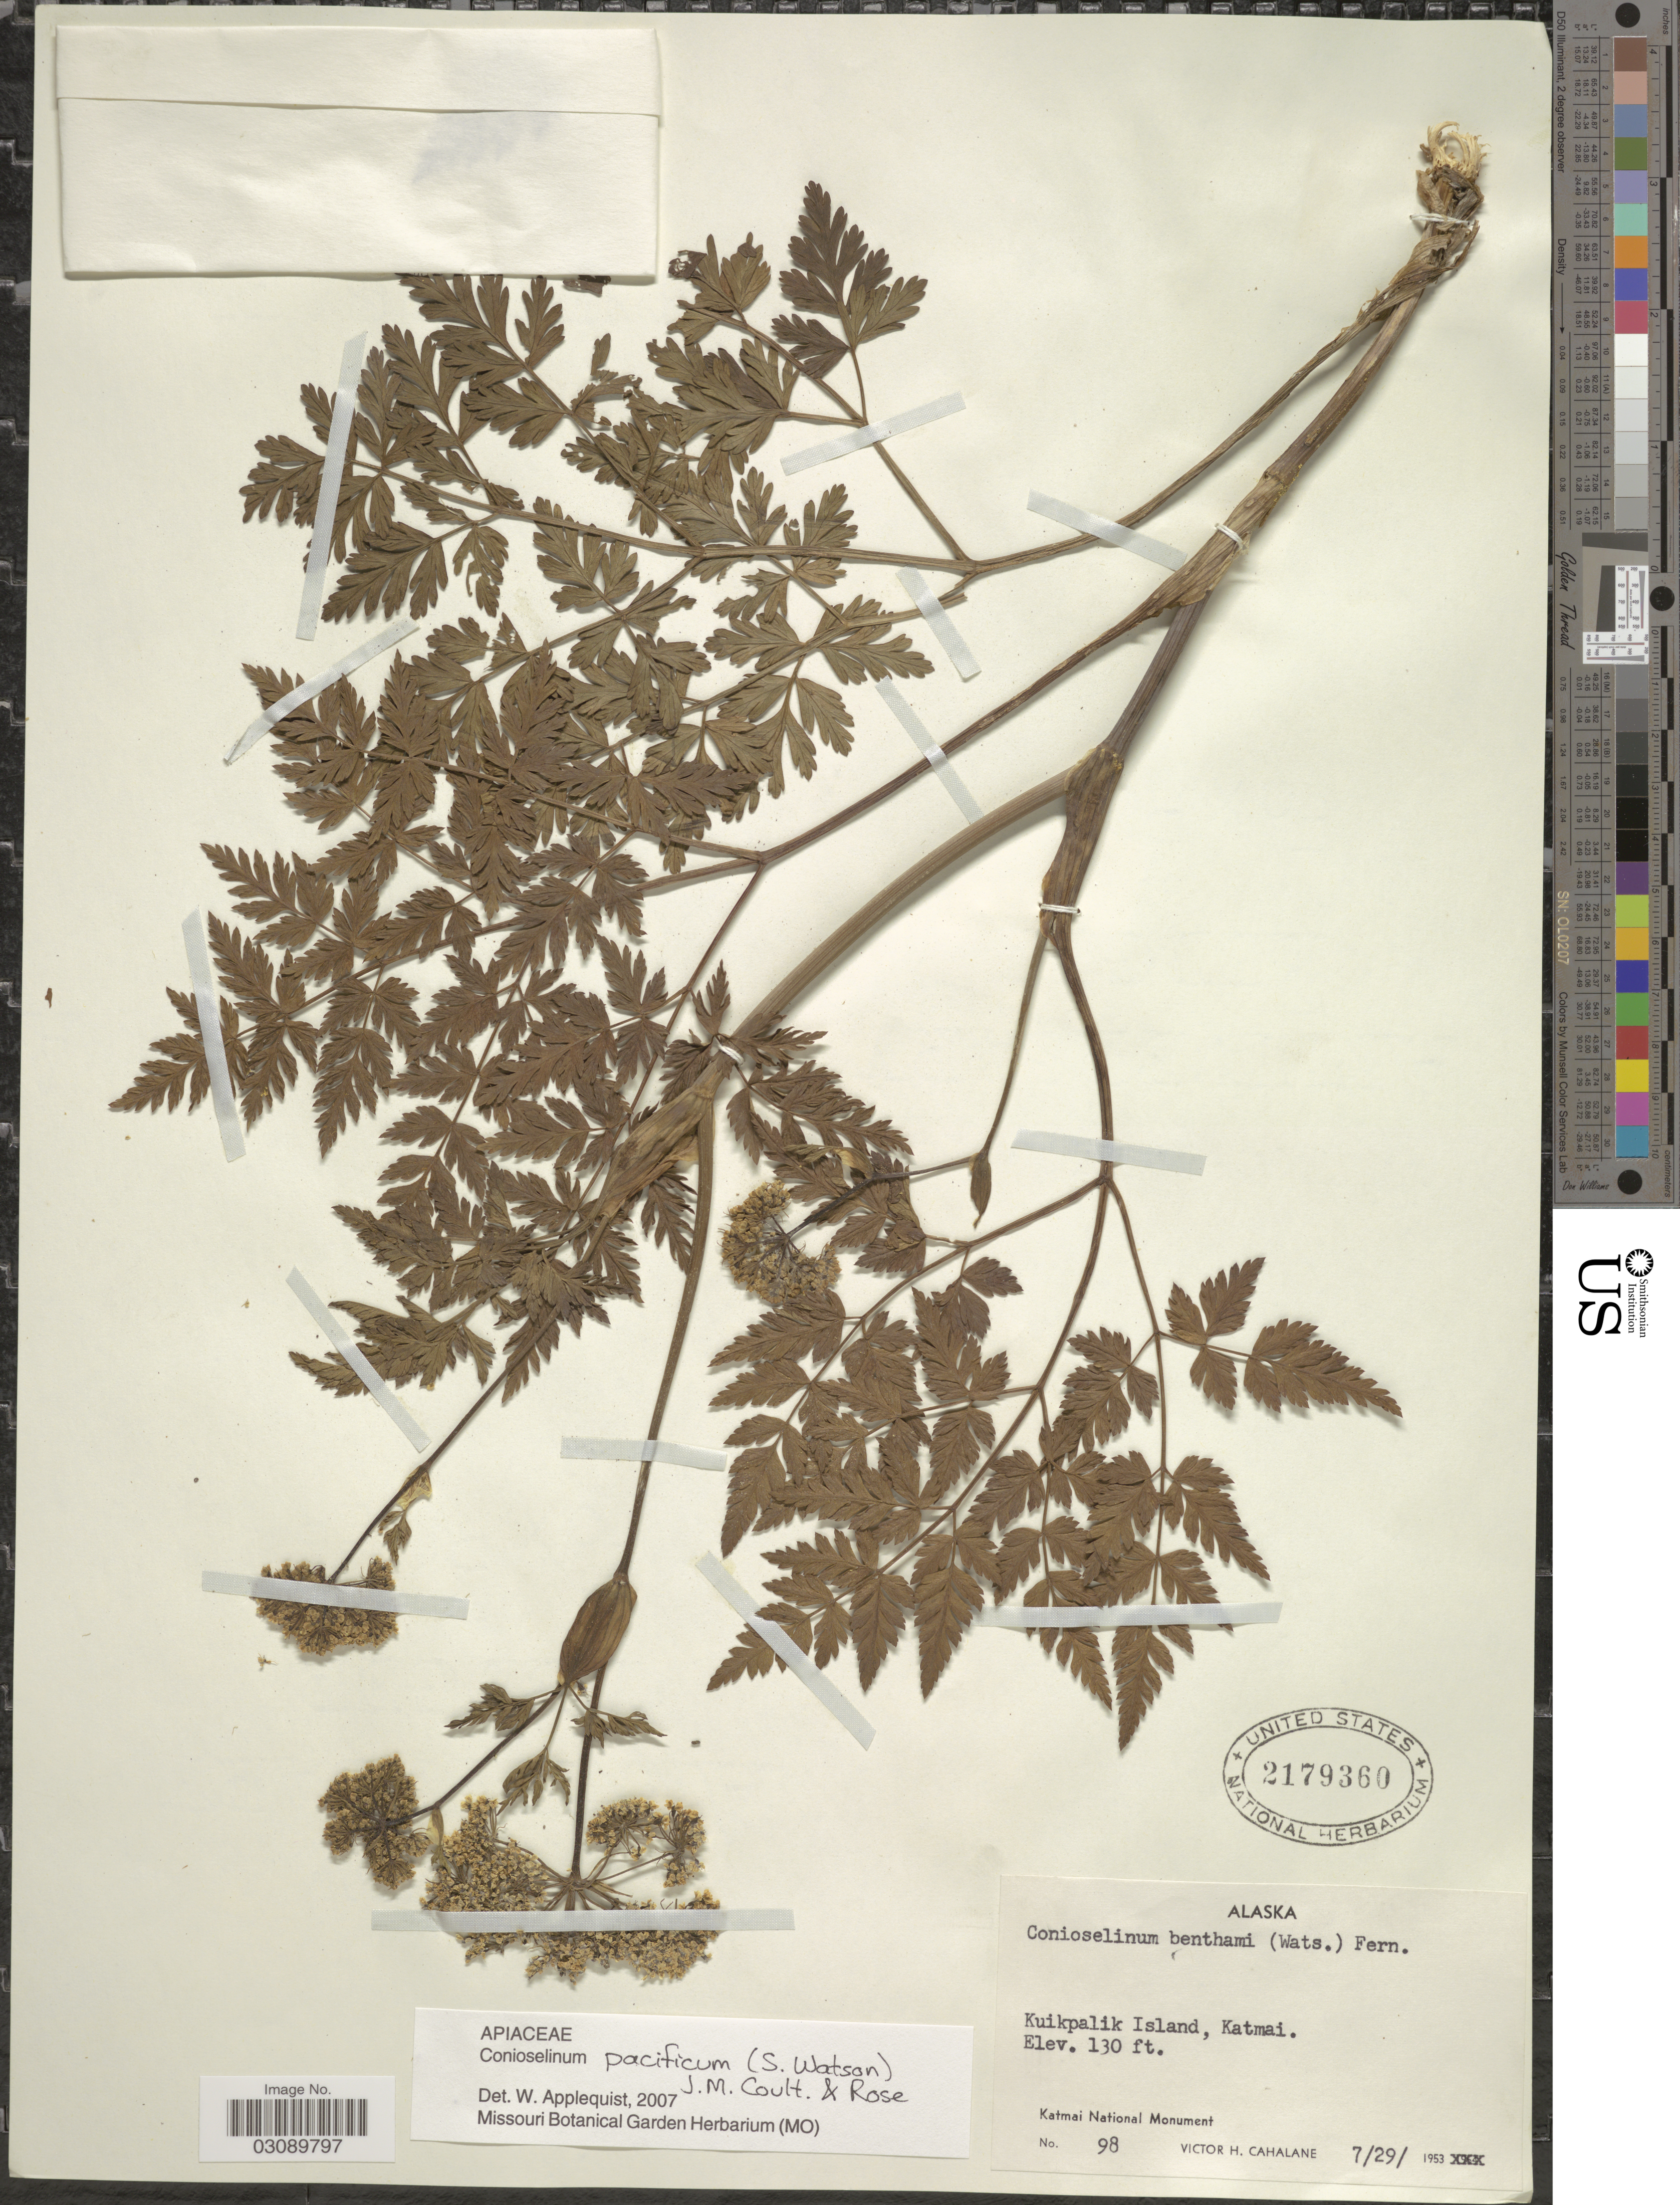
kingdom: Plantae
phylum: Tracheophyta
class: Magnoliopsida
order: Apiales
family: Apiaceae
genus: Conioselinum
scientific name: Conioselinum pacificum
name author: (S. Watson) J.M. Coult. & Rose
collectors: V. Cahalane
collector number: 98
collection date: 1953-07-29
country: United States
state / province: Alaska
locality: Kuikpalik Island, Katmai.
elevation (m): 40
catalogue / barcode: US 2179360